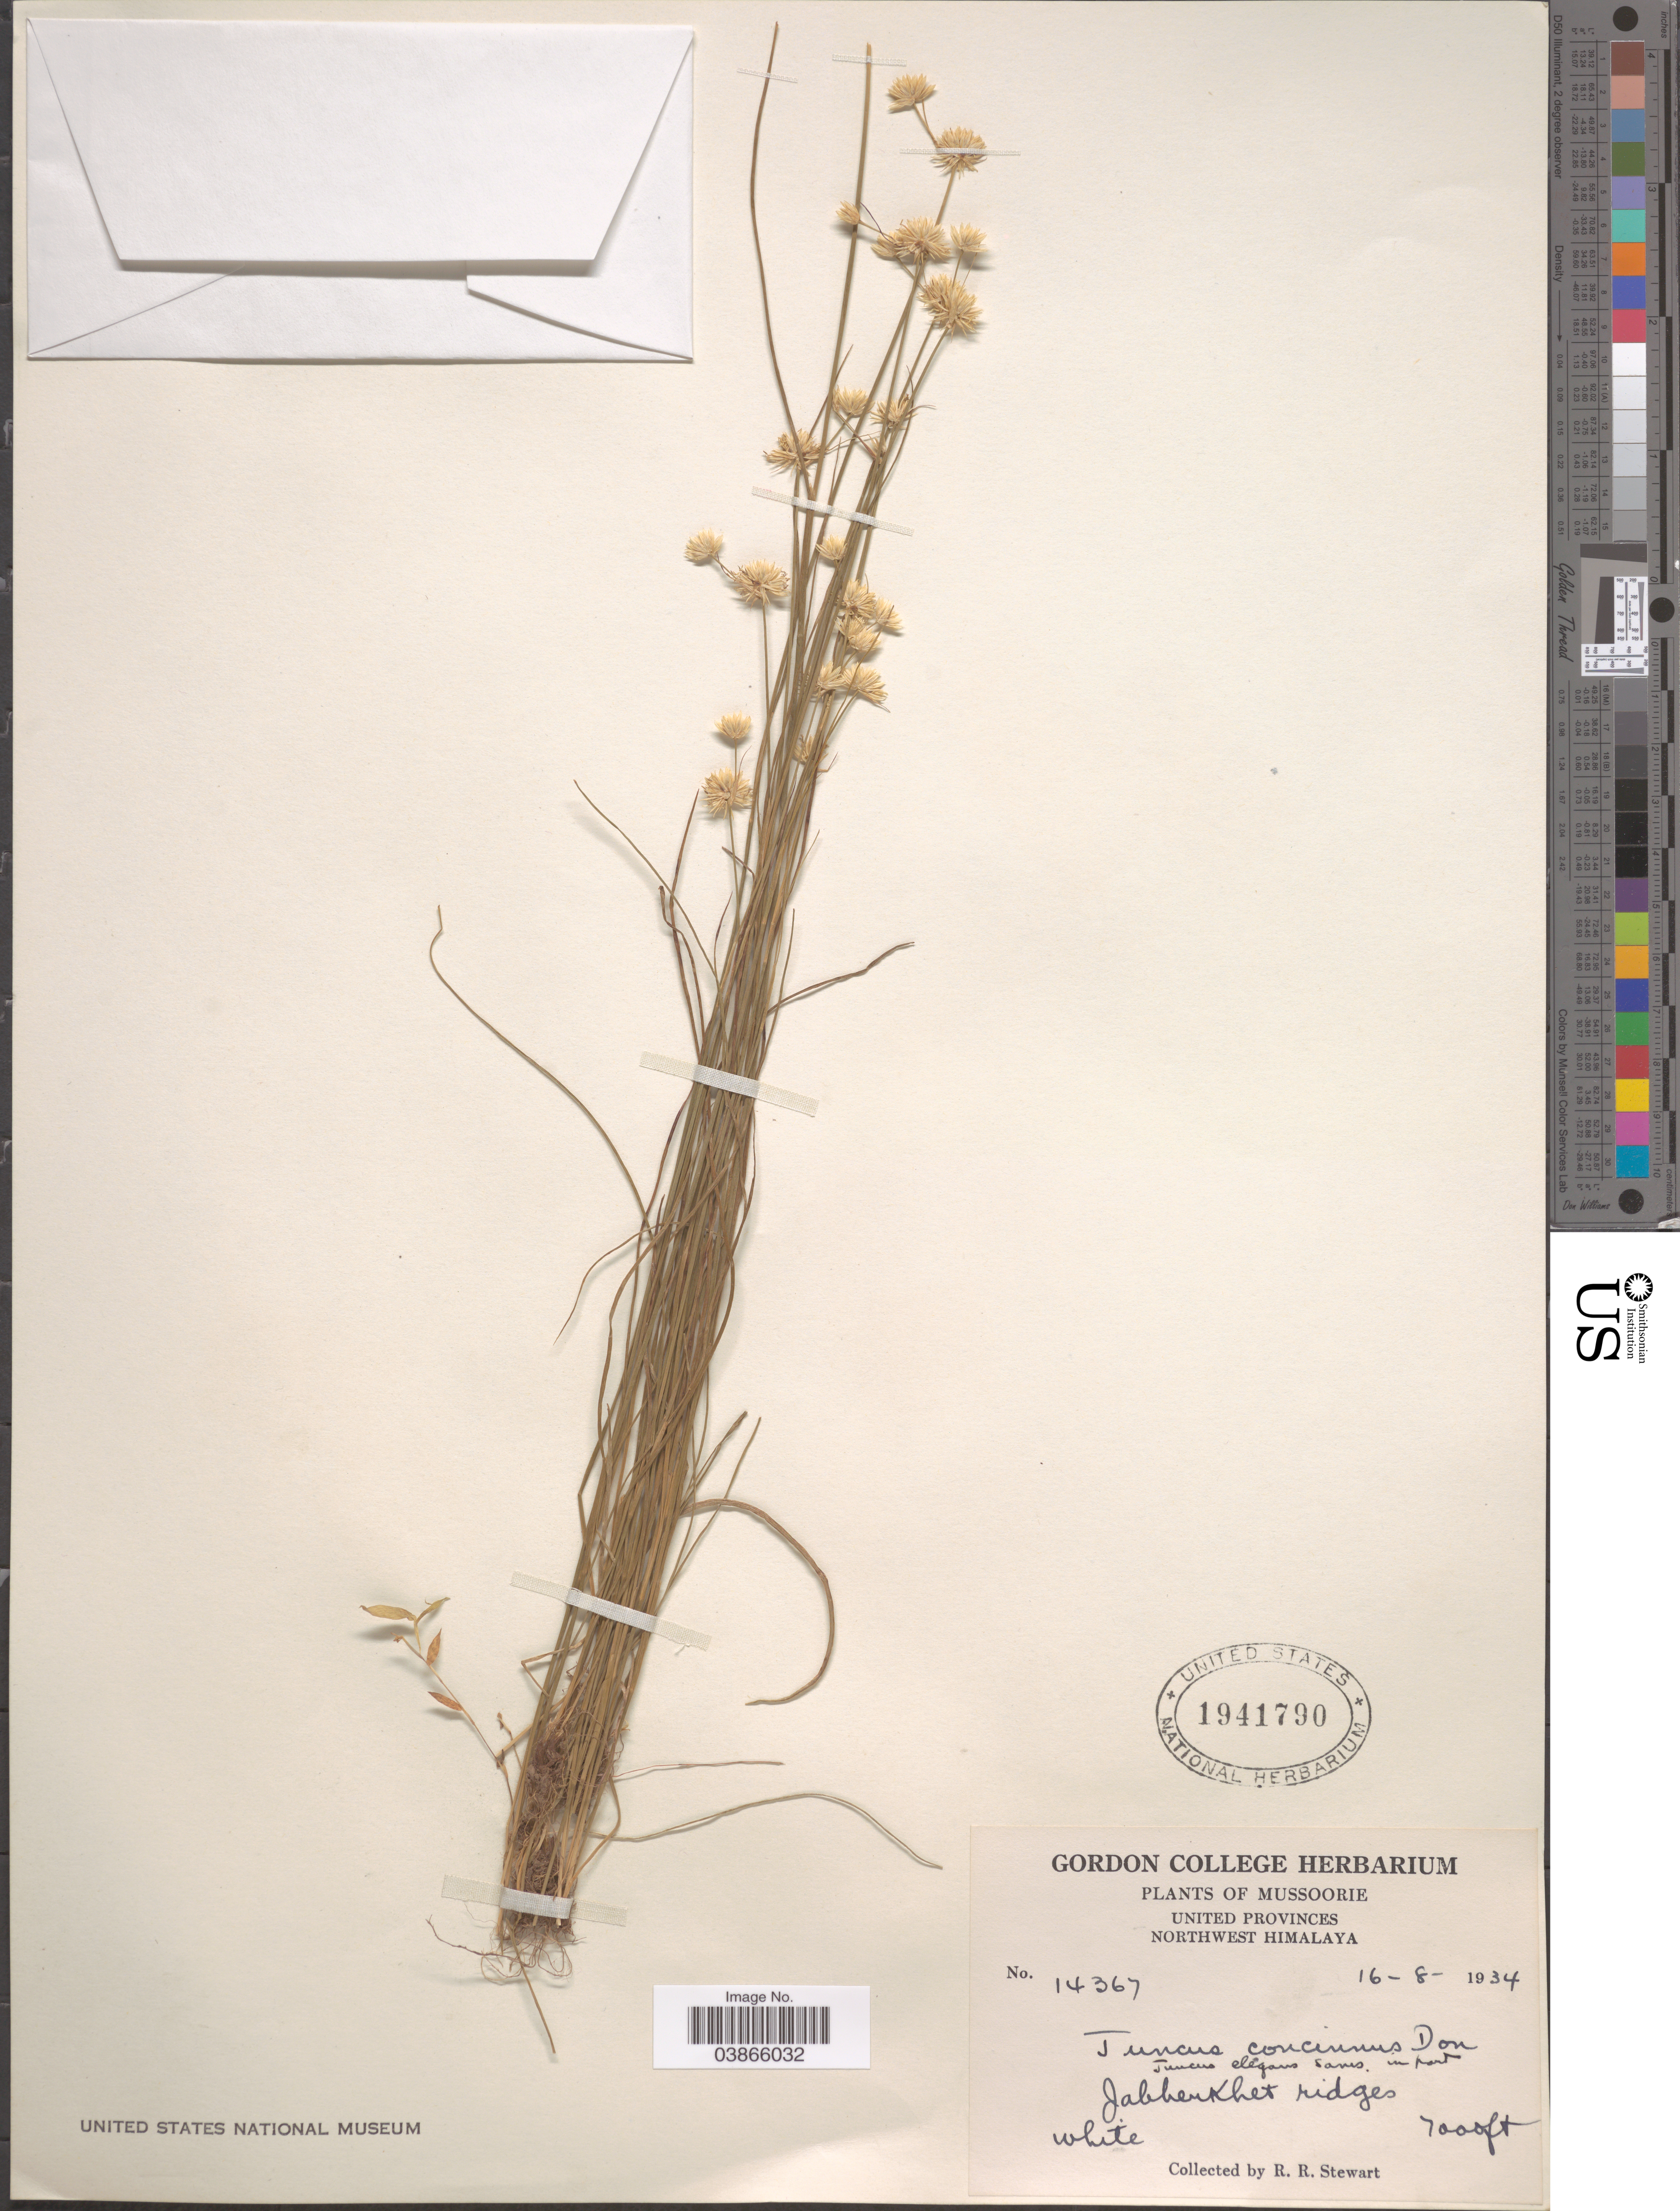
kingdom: Plantae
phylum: Tracheophyta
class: Liliopsida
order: Poales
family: Juncaceae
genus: Juncus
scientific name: Juncus concinnus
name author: D. Don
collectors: R. Stewart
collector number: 14367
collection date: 1934-08-16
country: India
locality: Mussoorie. United Provinces. Northwest Himalaya. Jabberkhet ridges.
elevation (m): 2134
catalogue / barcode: US 1941790